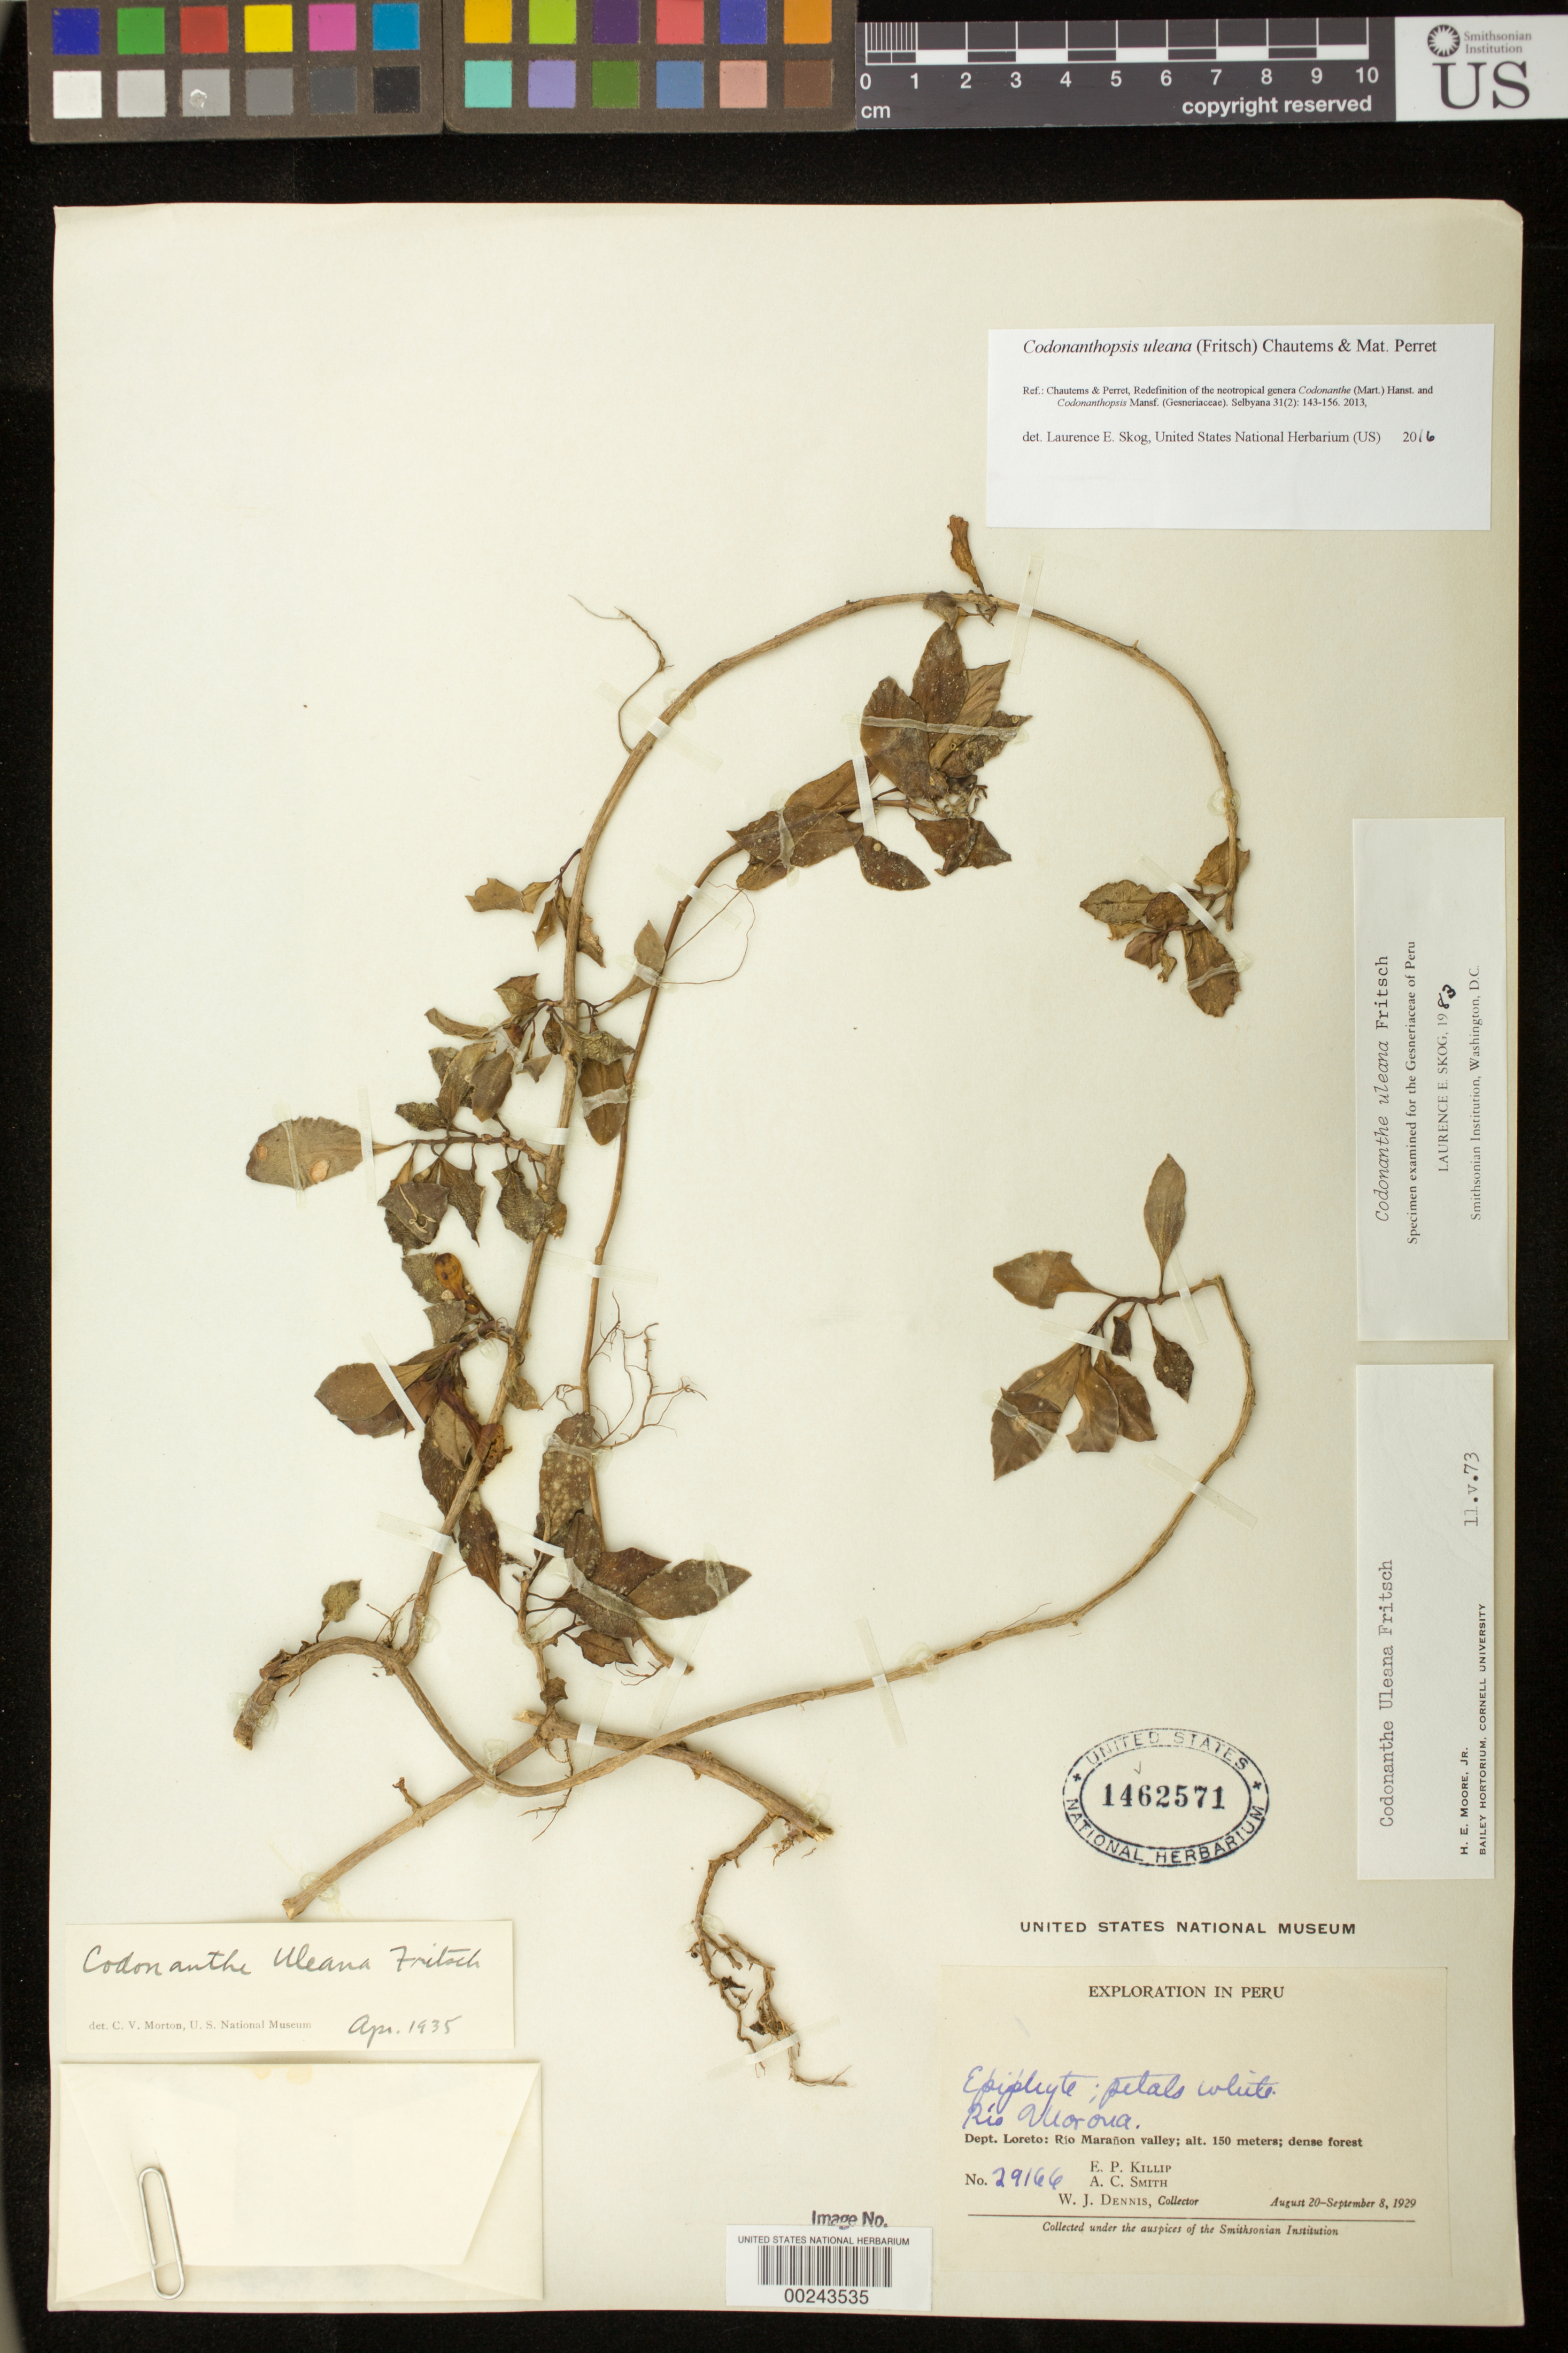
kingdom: Plantae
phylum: Tracheophyta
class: Magnoliopsida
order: Lamiales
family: Gesneriaceae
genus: Codonanthopsis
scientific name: Codonanthopsis uleana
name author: (Fritsch) Chautems & Mat.Perret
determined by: Skog, Laurence E.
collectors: E. P. Killip, A. C. Smith & W. J. Dennis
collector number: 29166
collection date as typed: Aug-Sep 1929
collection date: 1929-08/1929-09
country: Peru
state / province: Loreto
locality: Rio Marañon valley, Rio Morona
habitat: Dense forest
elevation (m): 150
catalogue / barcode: US 1462571